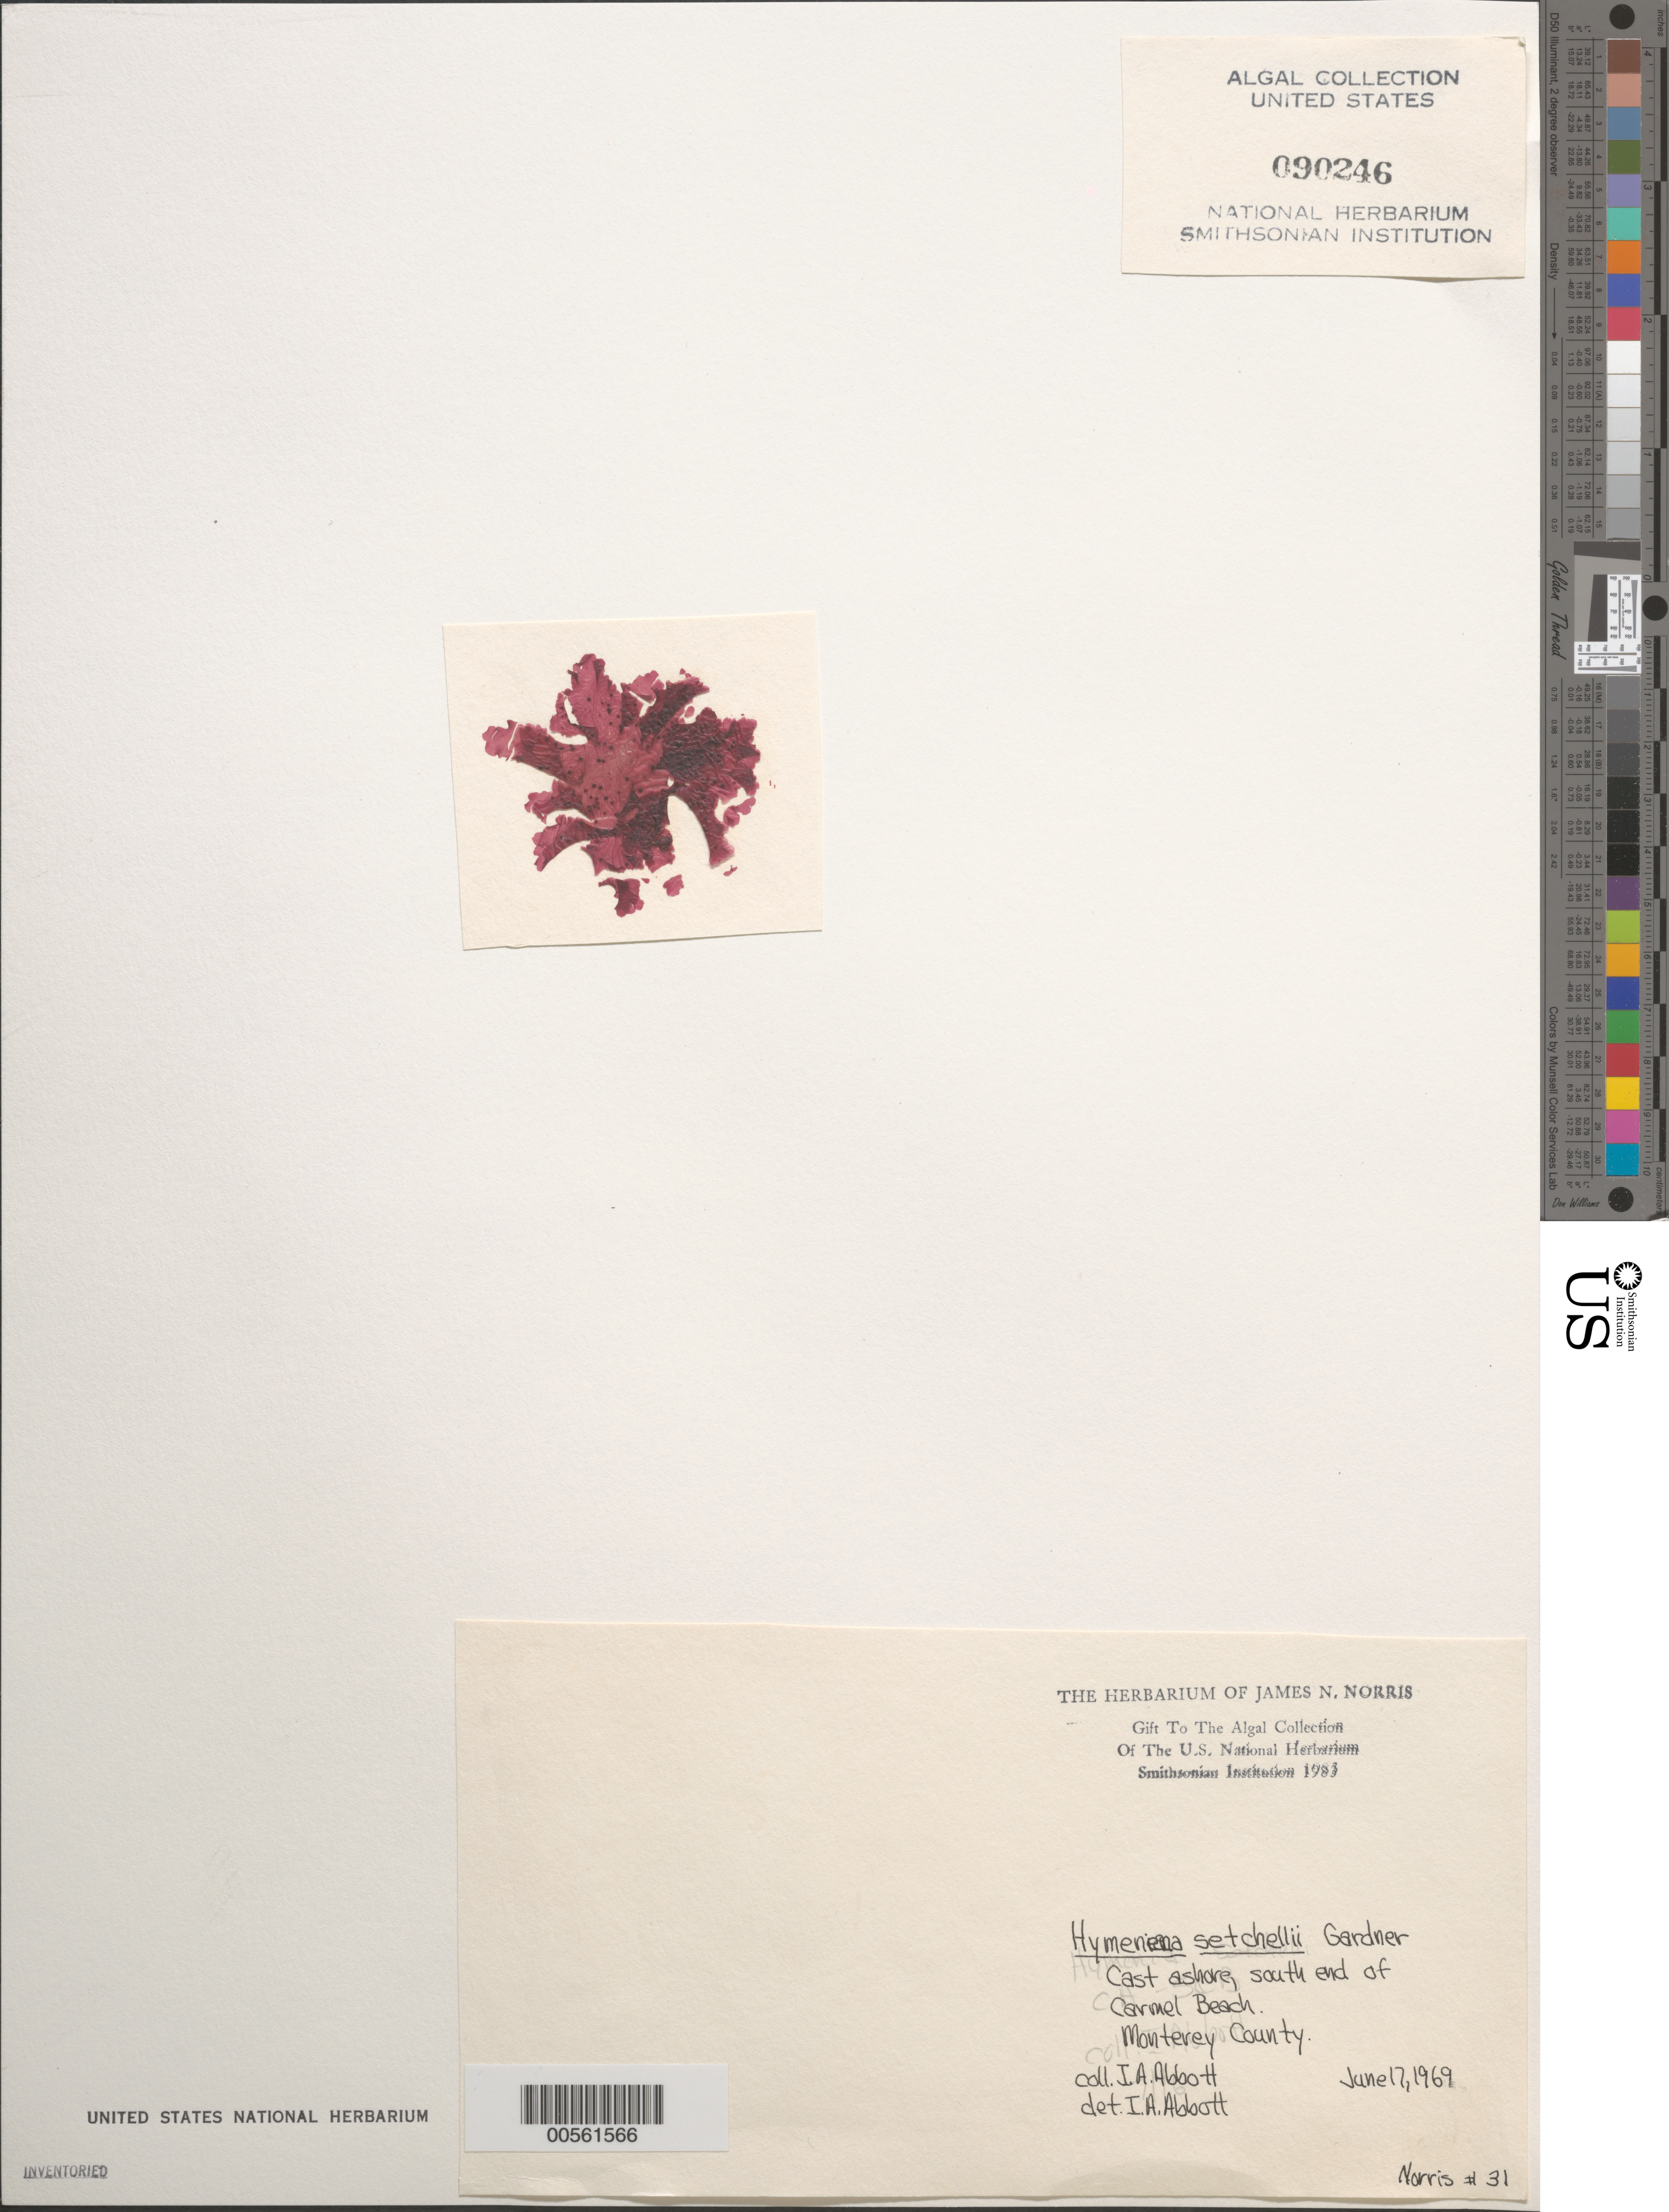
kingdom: Plantae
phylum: Rhodophyta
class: Florideophyceae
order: Ceramiales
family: Delesseriaceae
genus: Hymenena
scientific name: Hymenena setchellii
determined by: Abbott, Isabella A.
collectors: I. A. Abbott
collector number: JN-31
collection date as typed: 17 Jun 1969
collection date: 1969-06-17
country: United States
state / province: California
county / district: Monterey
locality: Carmel Beach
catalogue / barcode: US 90246